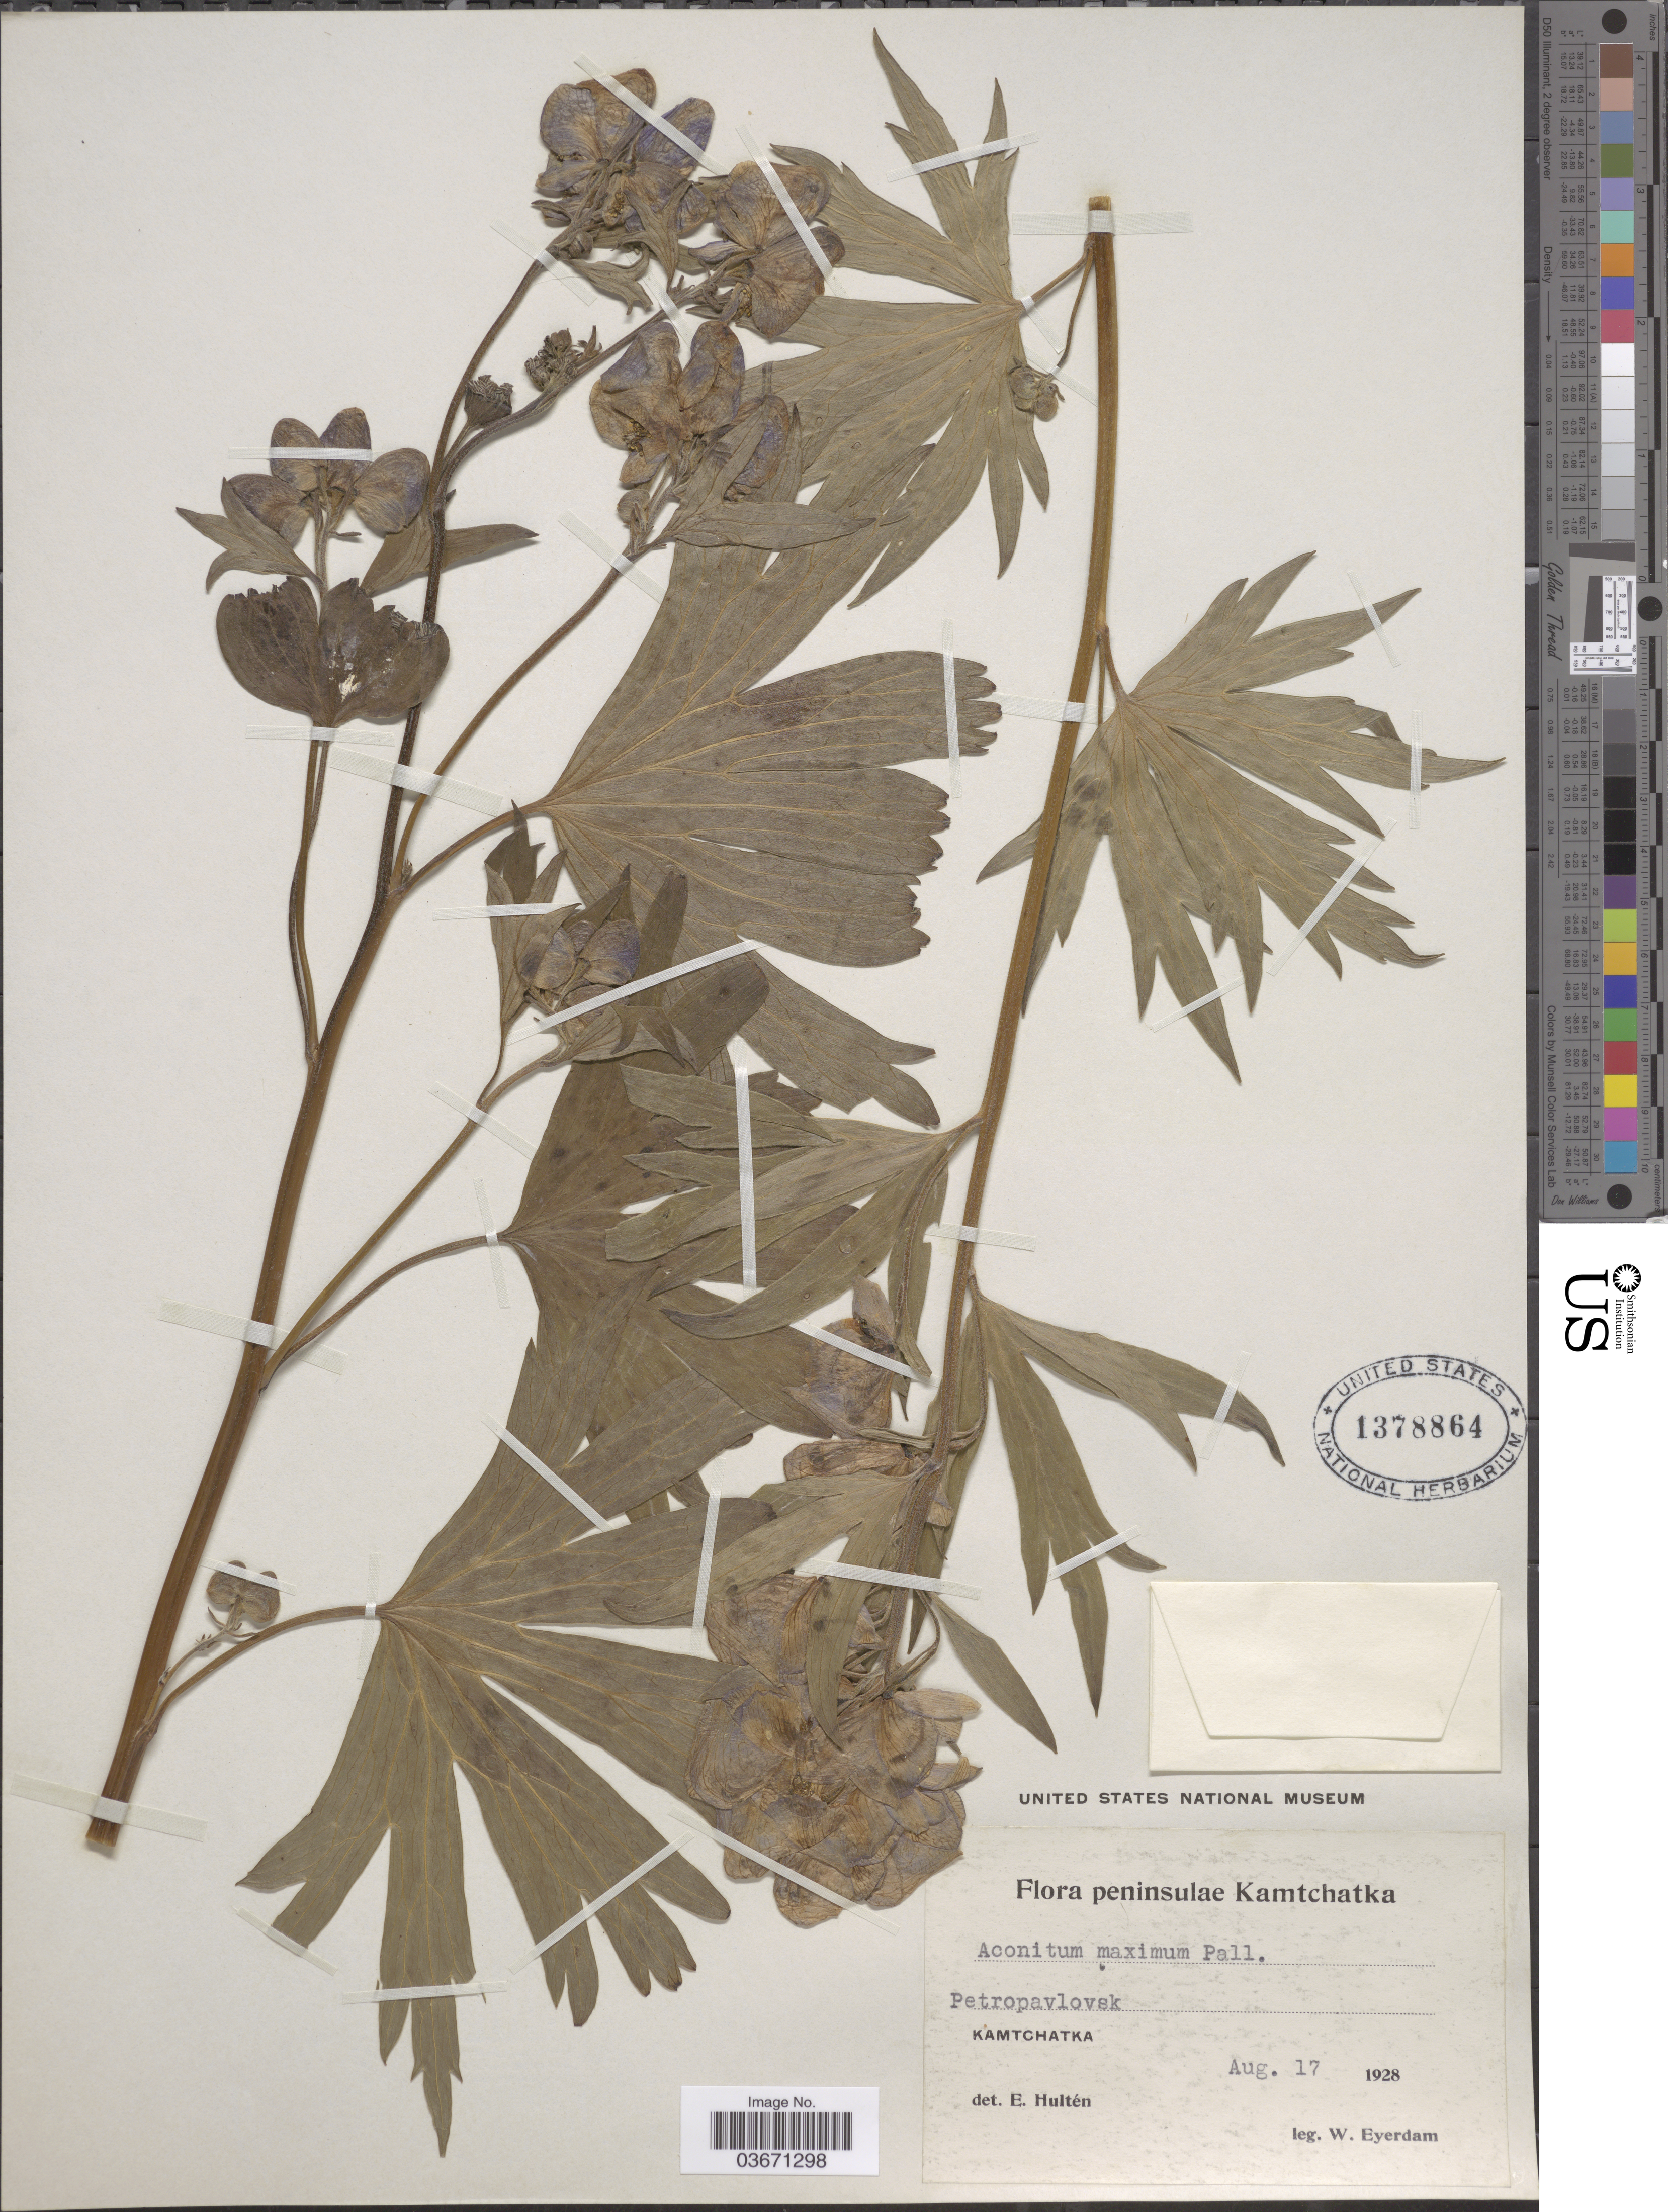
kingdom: Plantae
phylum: Tracheophyta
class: Magnoliopsida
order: Ranunculales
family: Ranunculaceae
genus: Aconitum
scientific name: Aconitum maximum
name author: Pall. ex DC.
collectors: W. J. Eyerdam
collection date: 1928-08-17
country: Russian Federation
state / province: Kamchatka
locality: Peninsulae Kamtchatka. Petropavlovsk. Kamtchatka.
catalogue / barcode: US 1378864